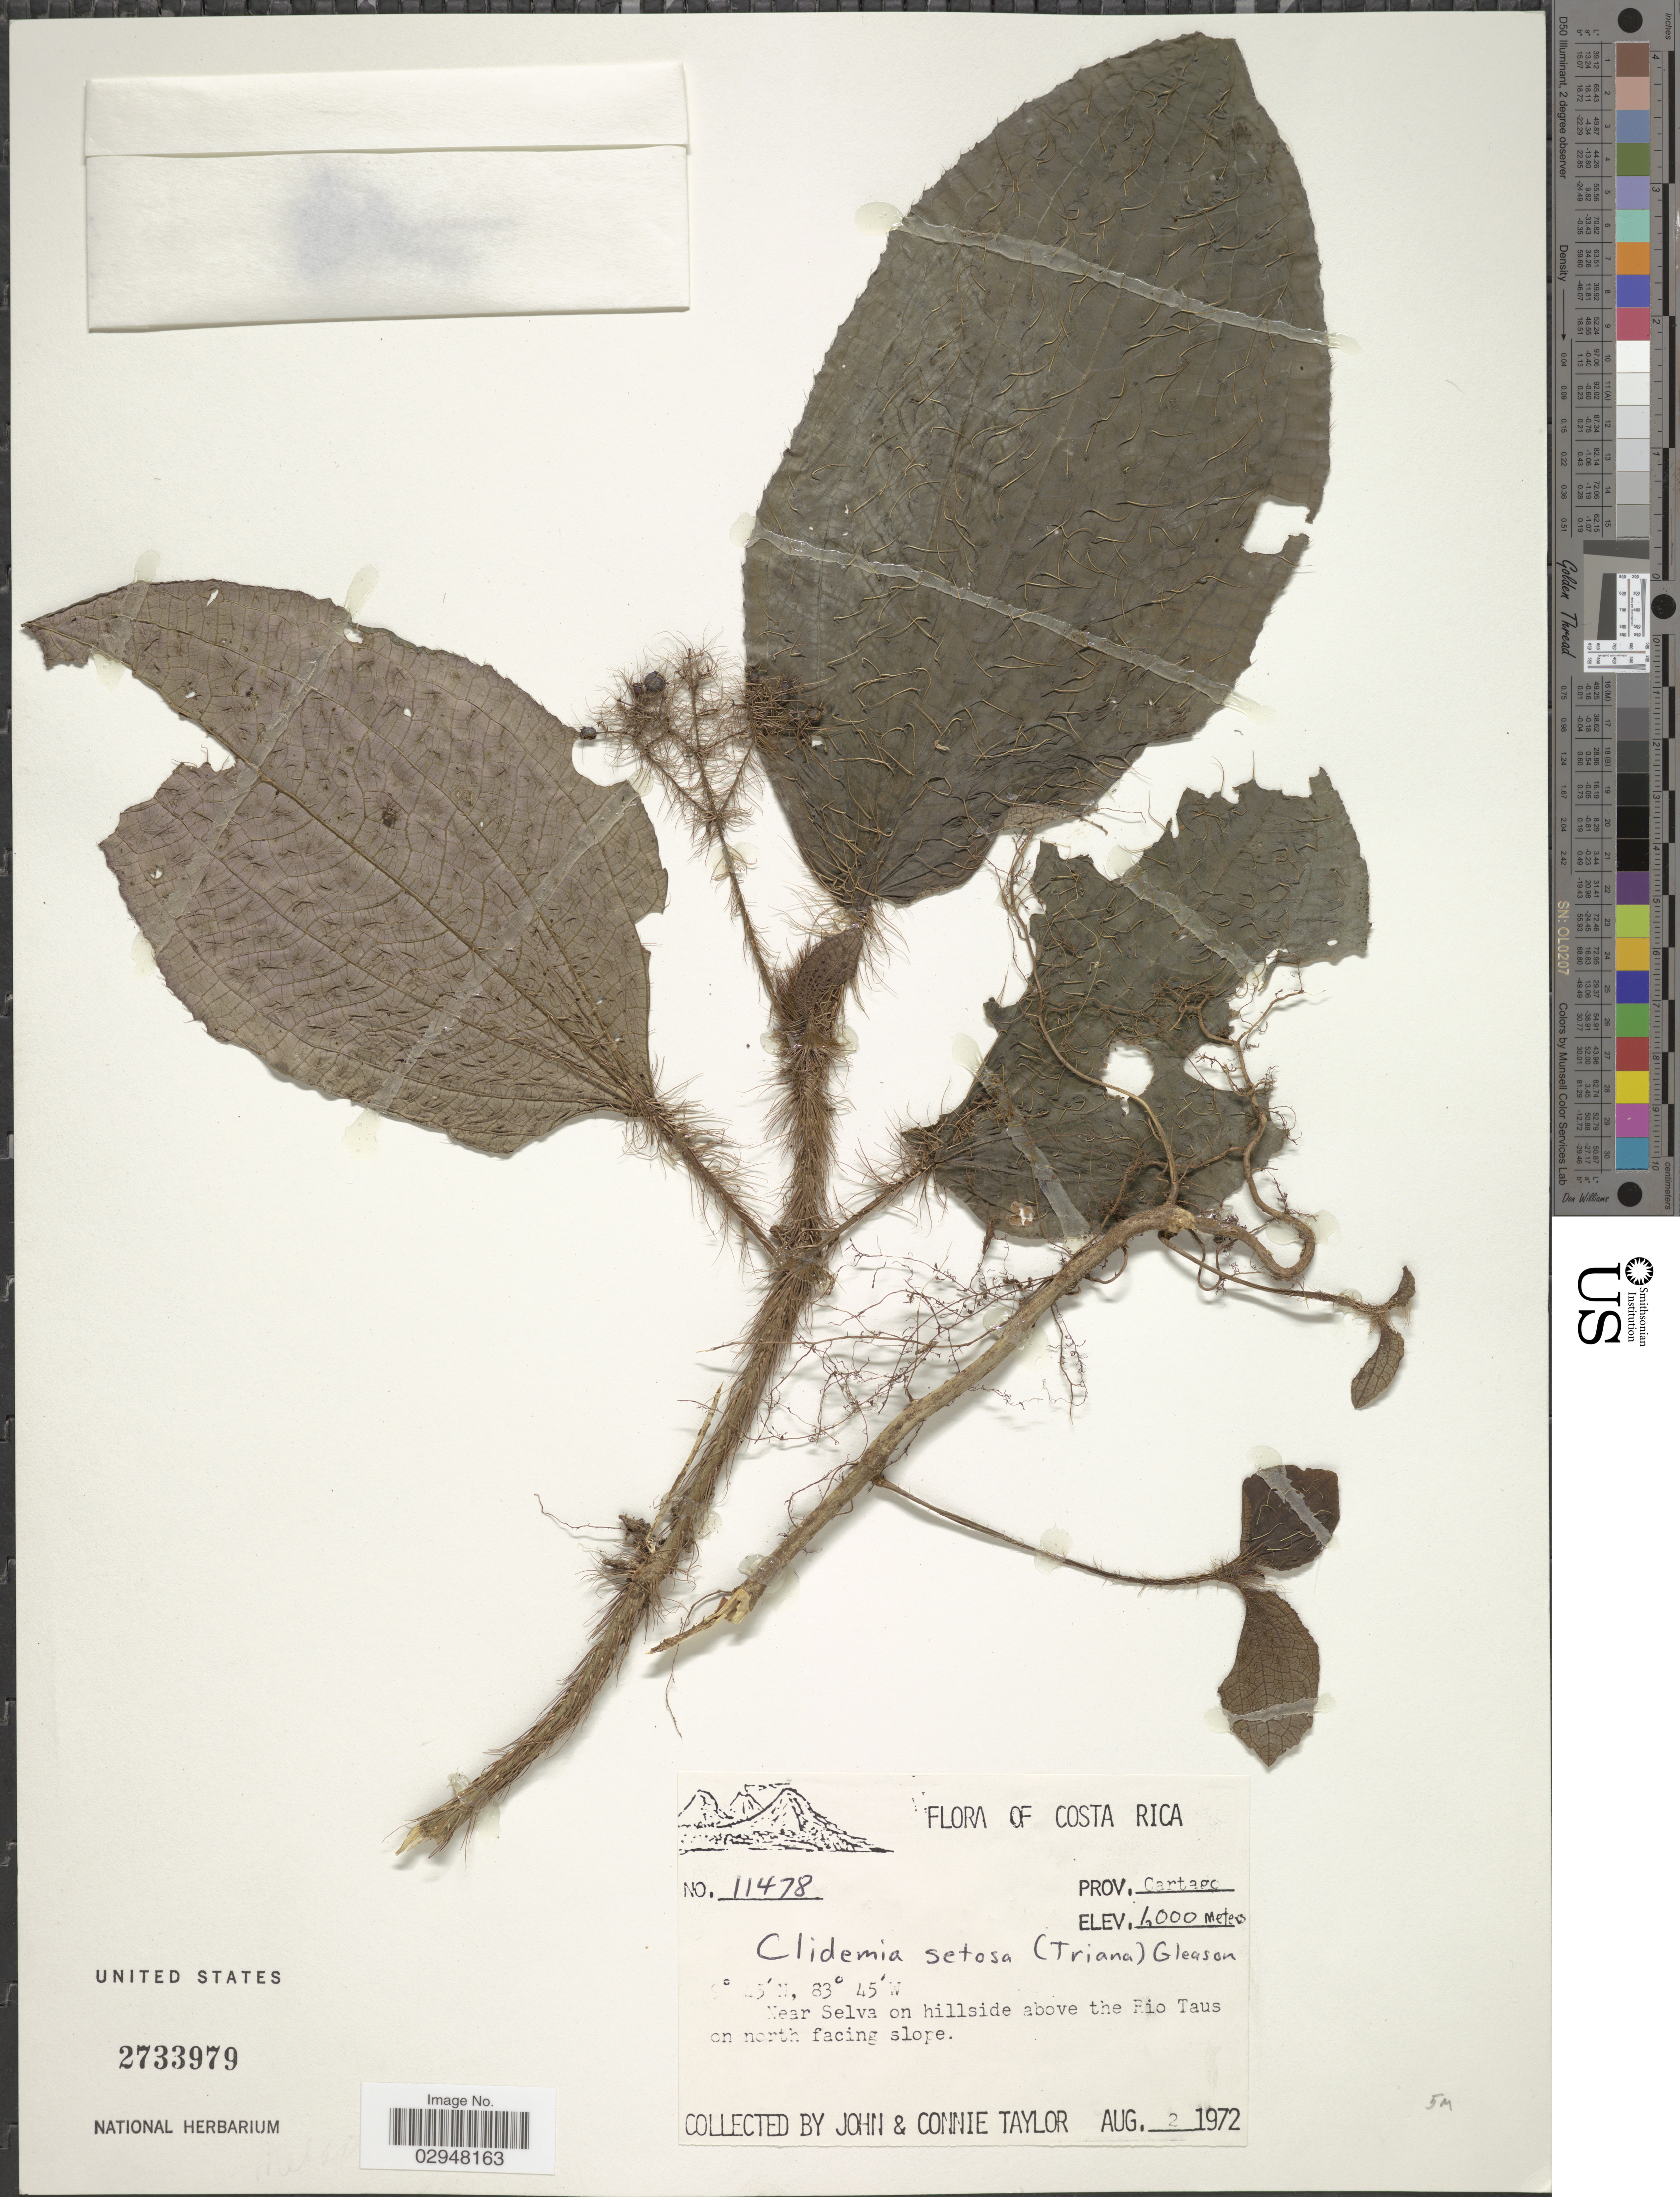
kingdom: Plantae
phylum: Tracheophyta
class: Magnoliopsida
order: Myrtales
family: Melastomataceae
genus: Clidemia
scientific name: Clidemia pubescens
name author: Gleason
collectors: J. Taylor & C. Taylor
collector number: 11478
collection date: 1972-08-02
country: Costa Rica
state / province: Cartago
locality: Near Selva on hillside above the Rio Taus on north facing slope.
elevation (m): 1000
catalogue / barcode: US 2733979